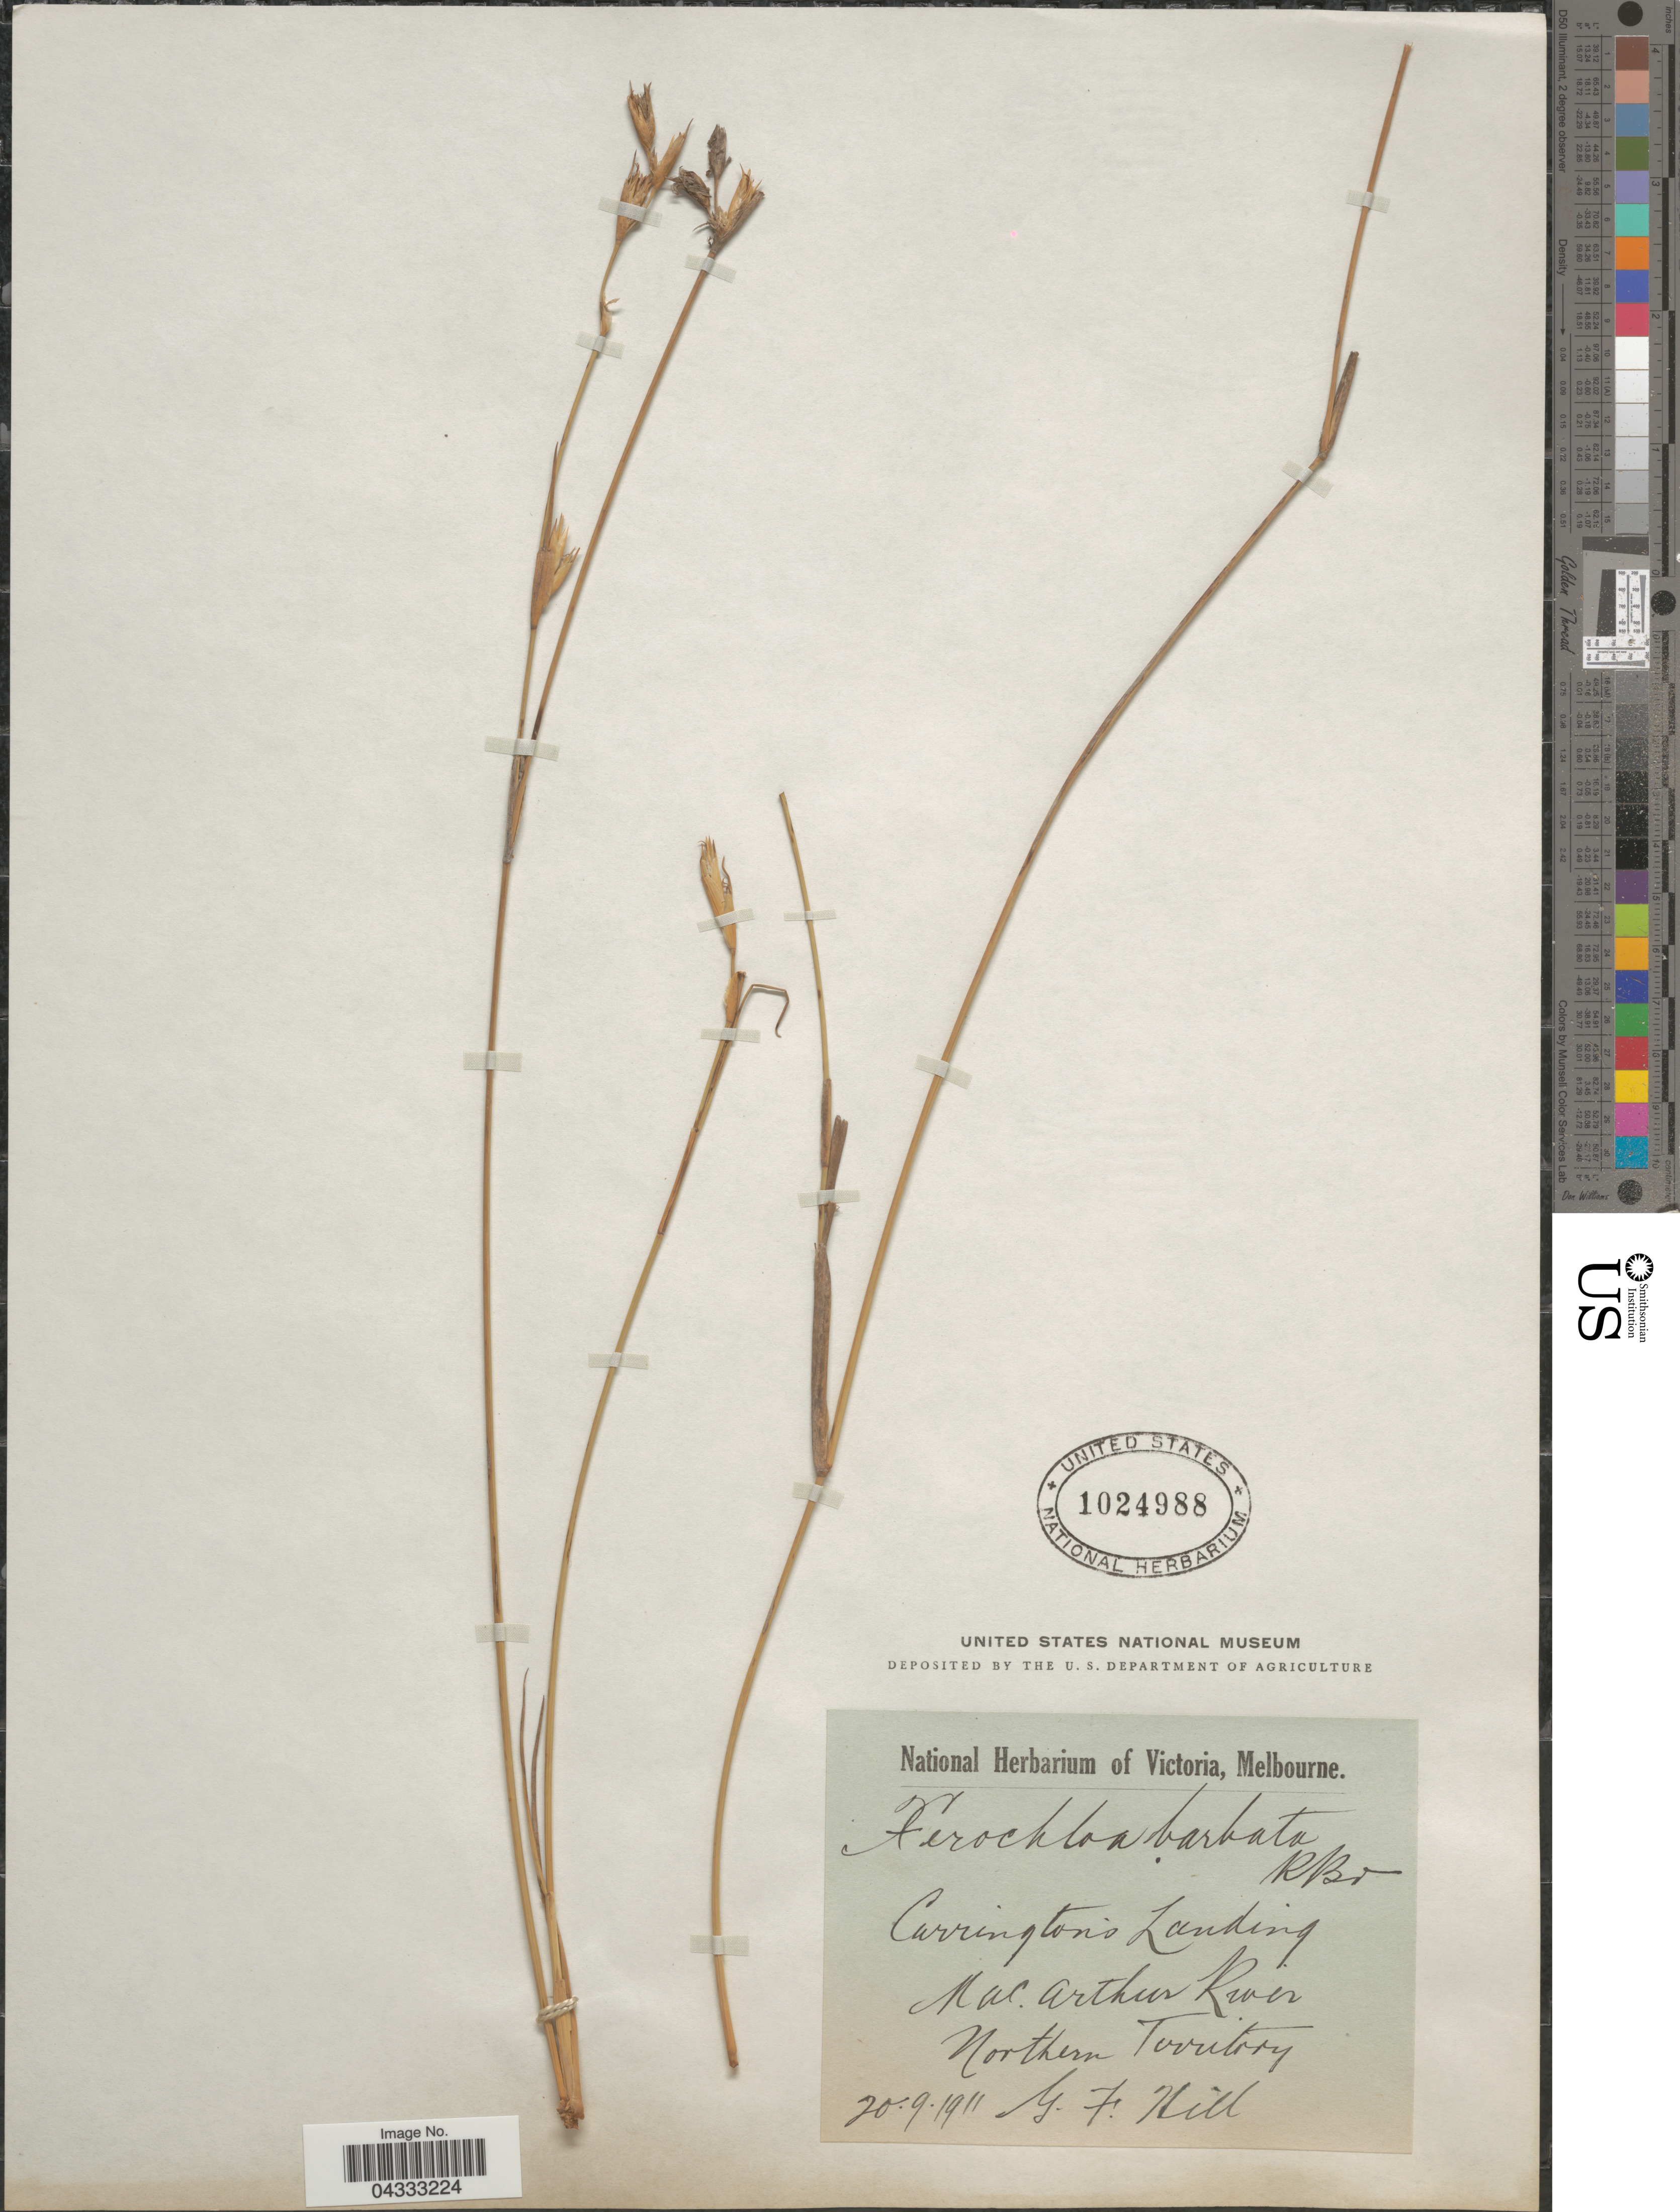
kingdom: Plantae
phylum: Tracheophyta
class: Liliopsida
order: Poales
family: Poaceae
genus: Xerochloa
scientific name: Xerochloa barbata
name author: R. Br.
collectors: G. Hill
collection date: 1911-09-20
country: Australia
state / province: Northern Territory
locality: Carrington Landing. Mac. Arthur River.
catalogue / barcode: US 1024988